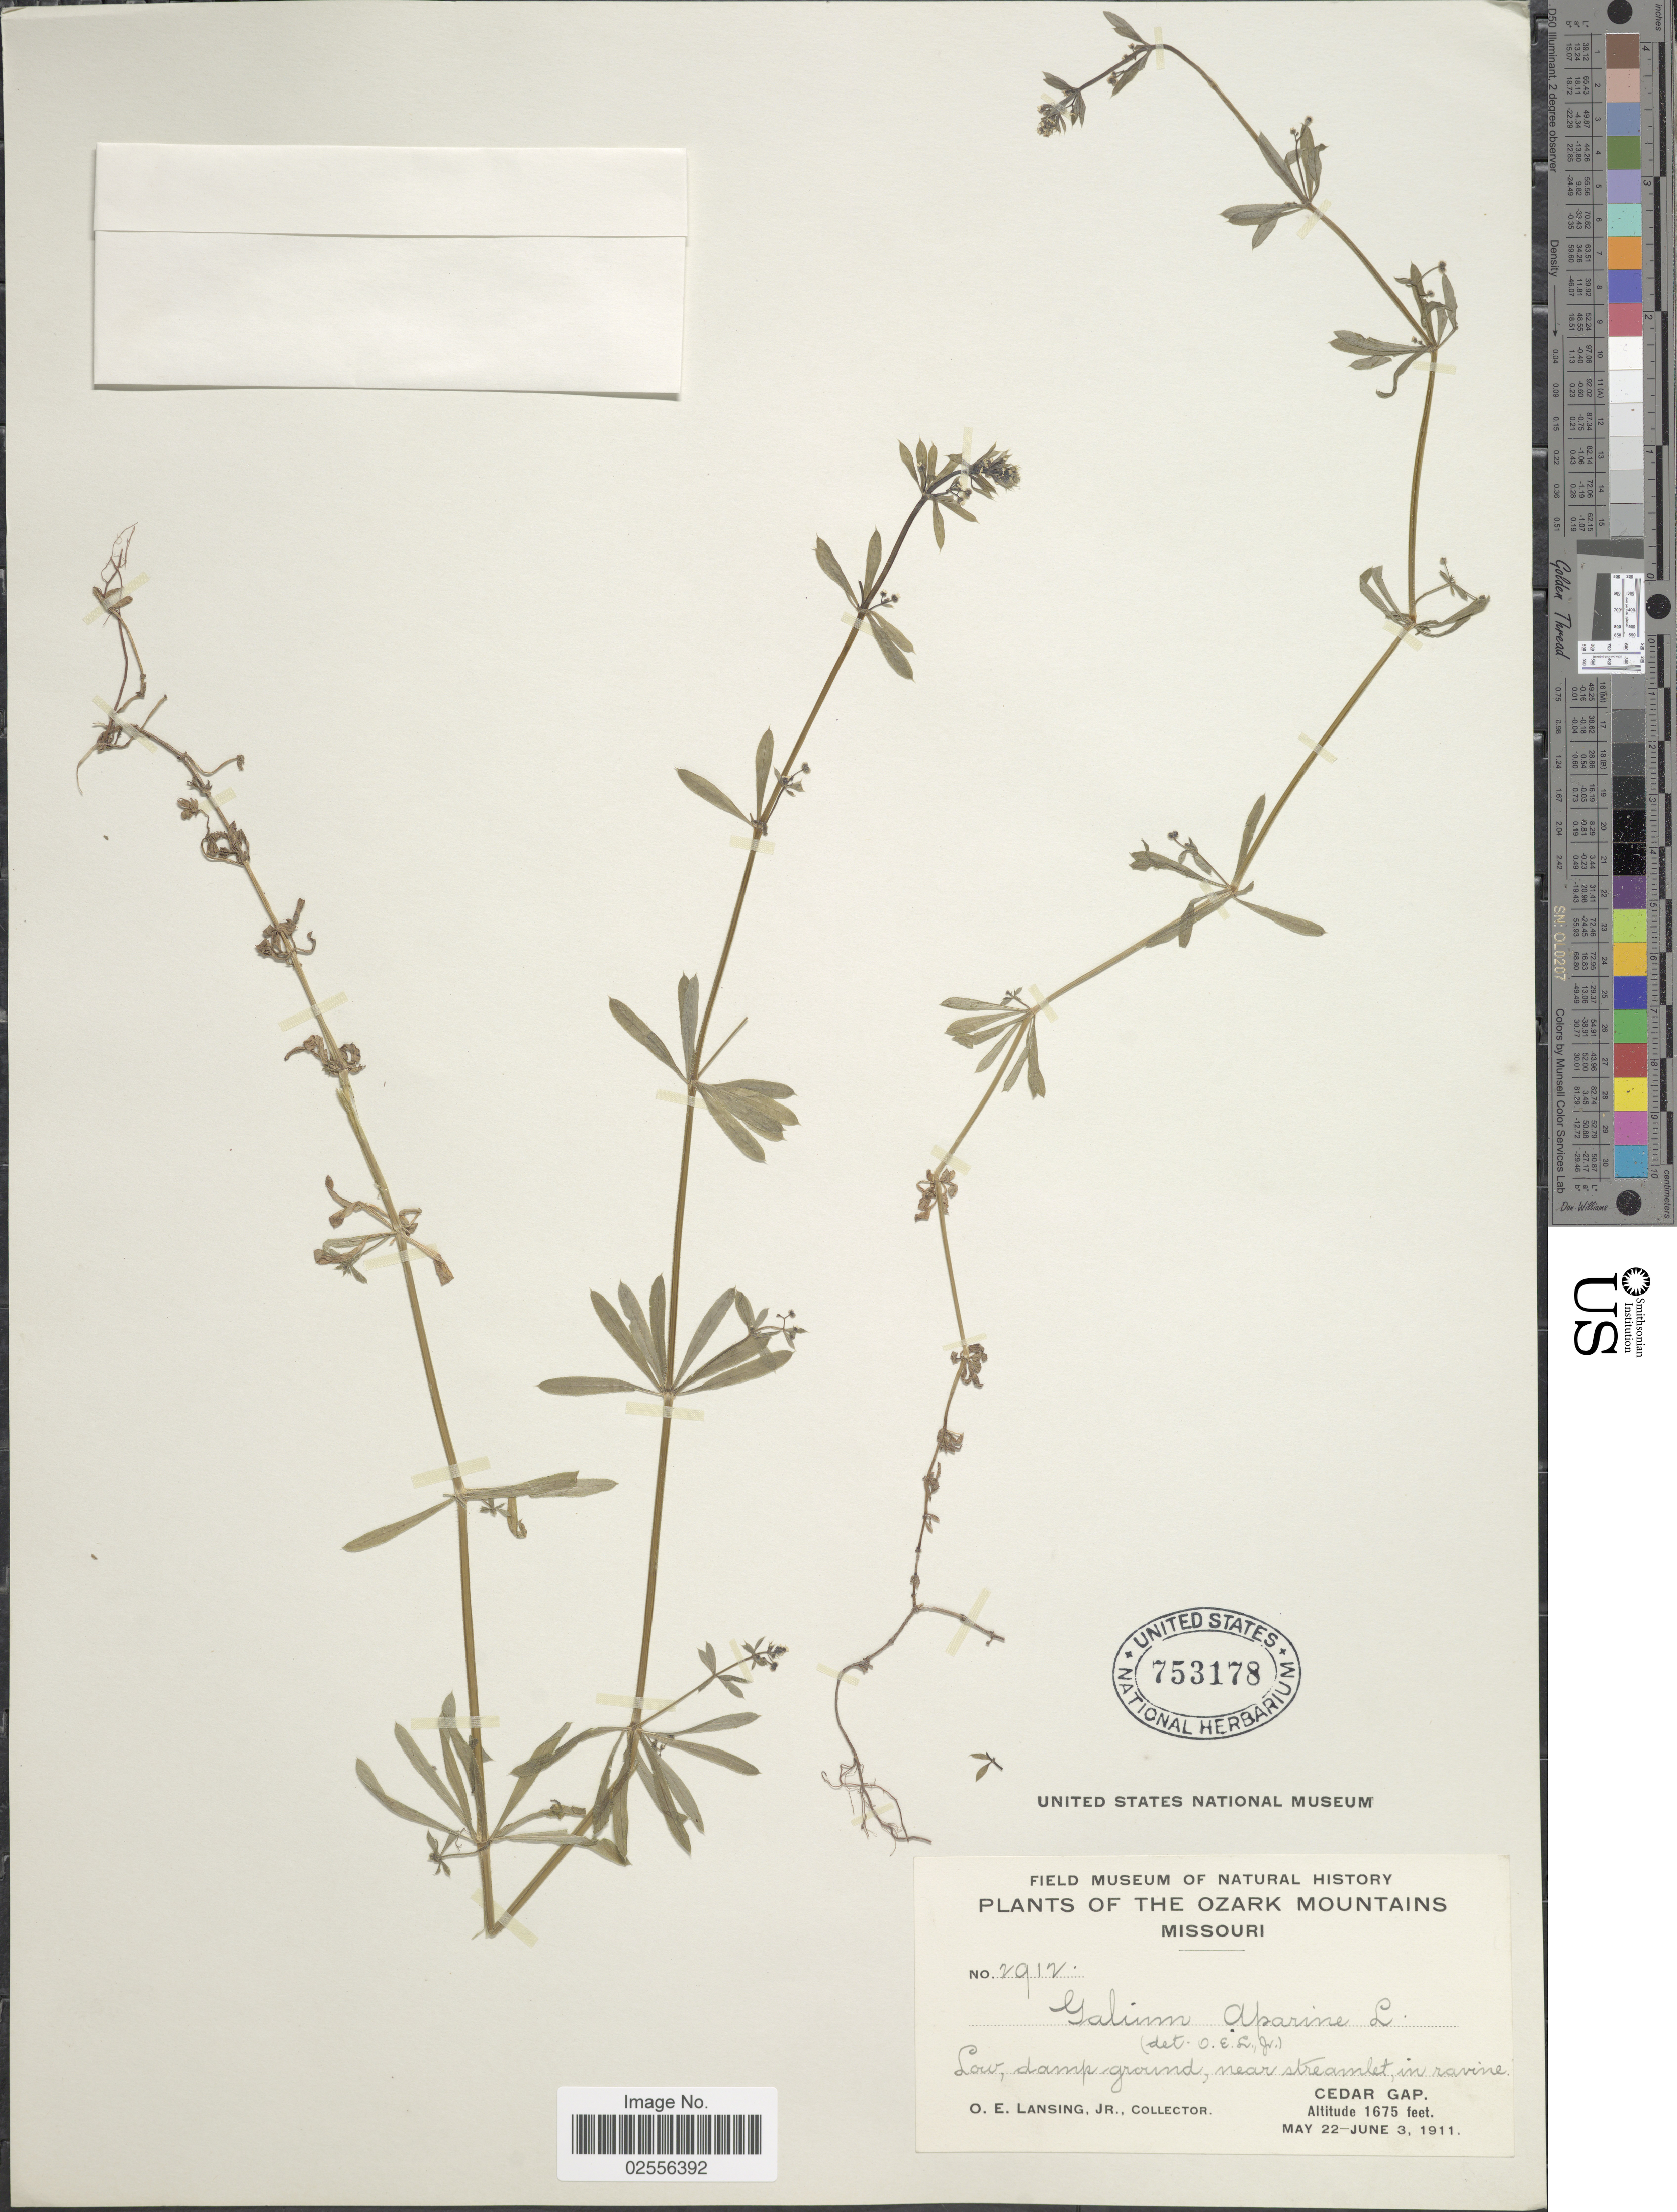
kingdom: Plantae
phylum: Tracheophyta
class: Magnoliopsida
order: Gentianales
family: Rubiaceae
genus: Galium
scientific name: Galium aparine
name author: L.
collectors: O. Lansing Jr.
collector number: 2912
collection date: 1911-05-22/1911-06-03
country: United States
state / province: Missouri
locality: Ozark Mountains. Cedar Gap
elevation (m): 511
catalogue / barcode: US 753178